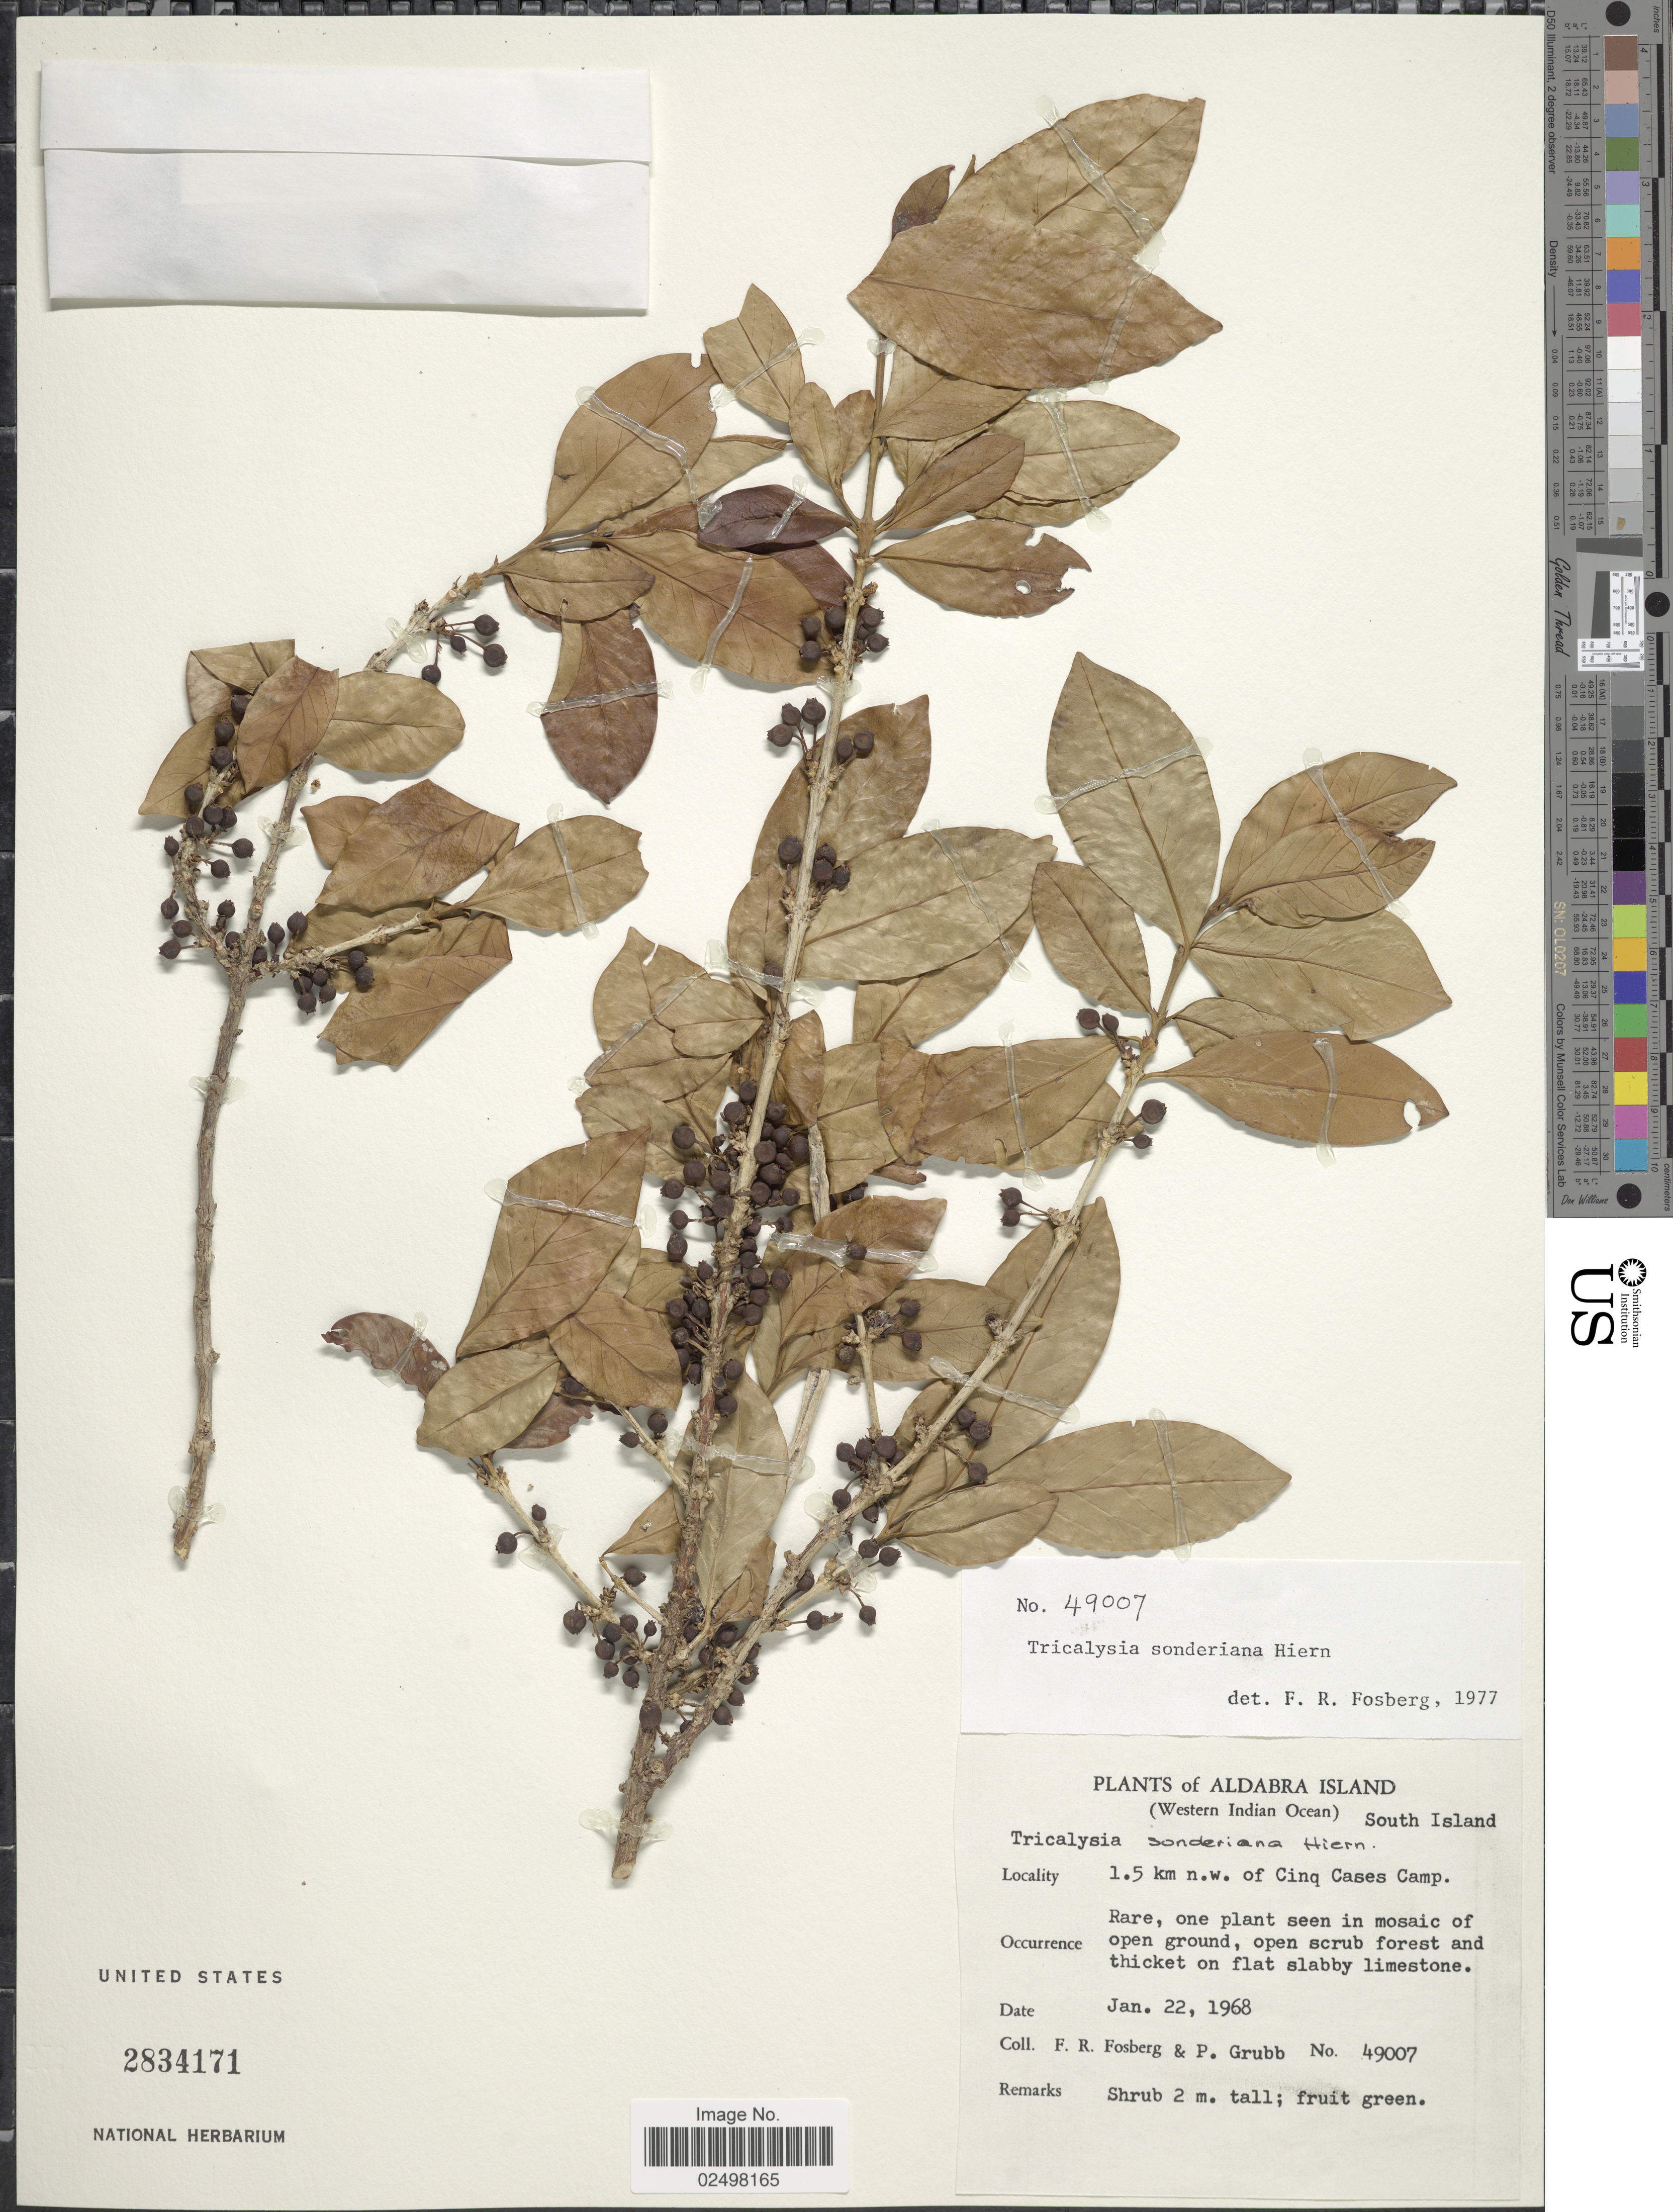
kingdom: Plantae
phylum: Tracheophyta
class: Magnoliopsida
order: Gentianales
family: Rubiaceae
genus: Tricalysia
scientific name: Tricalysia sonderiana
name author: Hiern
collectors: F. R. Fosberg & P. J. Grubb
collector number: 49007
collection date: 1968-01-22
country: Seychelles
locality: Aldabra Island. (Western Indian Ocean) South Island. 1.5 km n.w. of Cinq Cases Camp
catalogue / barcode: US 2834171